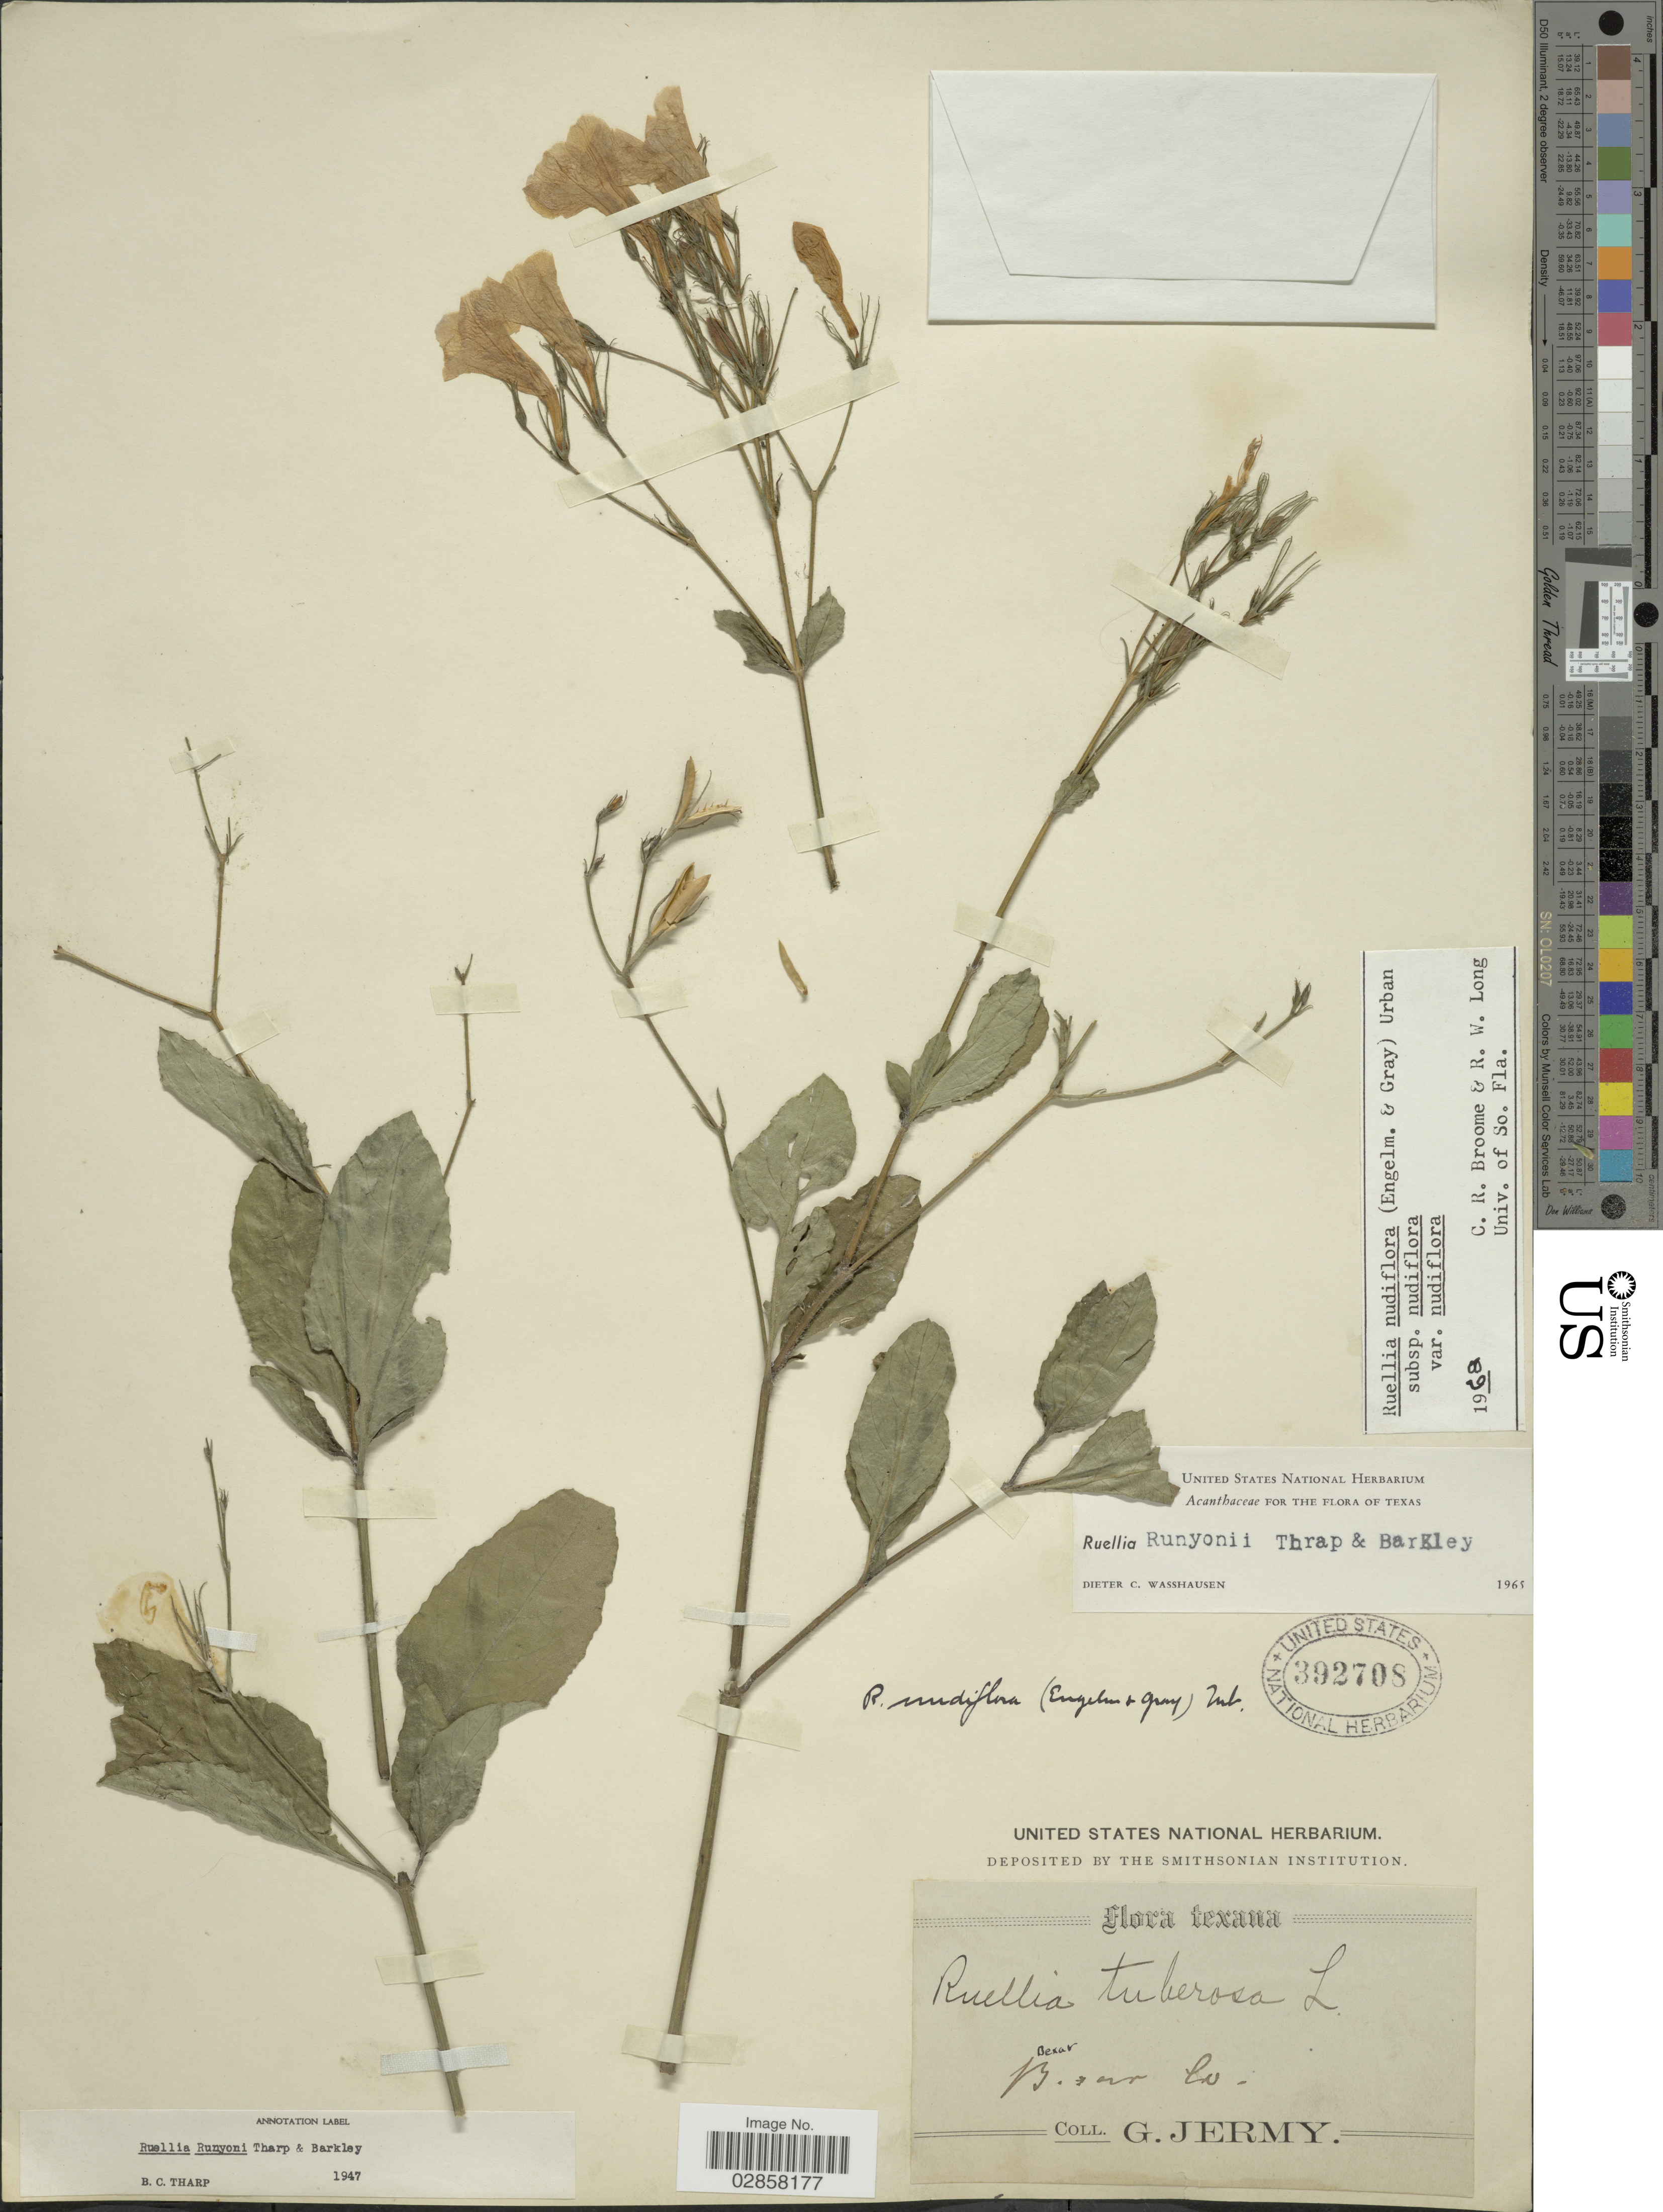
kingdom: Plantae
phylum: Tracheophyta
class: Magnoliopsida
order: Lamiales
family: Acanthaceae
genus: Ruellia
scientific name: Ruellia runyonii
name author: Tharp & F.A. Barkley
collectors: G. Jermy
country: United States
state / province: Texas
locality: Bexar Co.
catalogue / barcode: US 392708